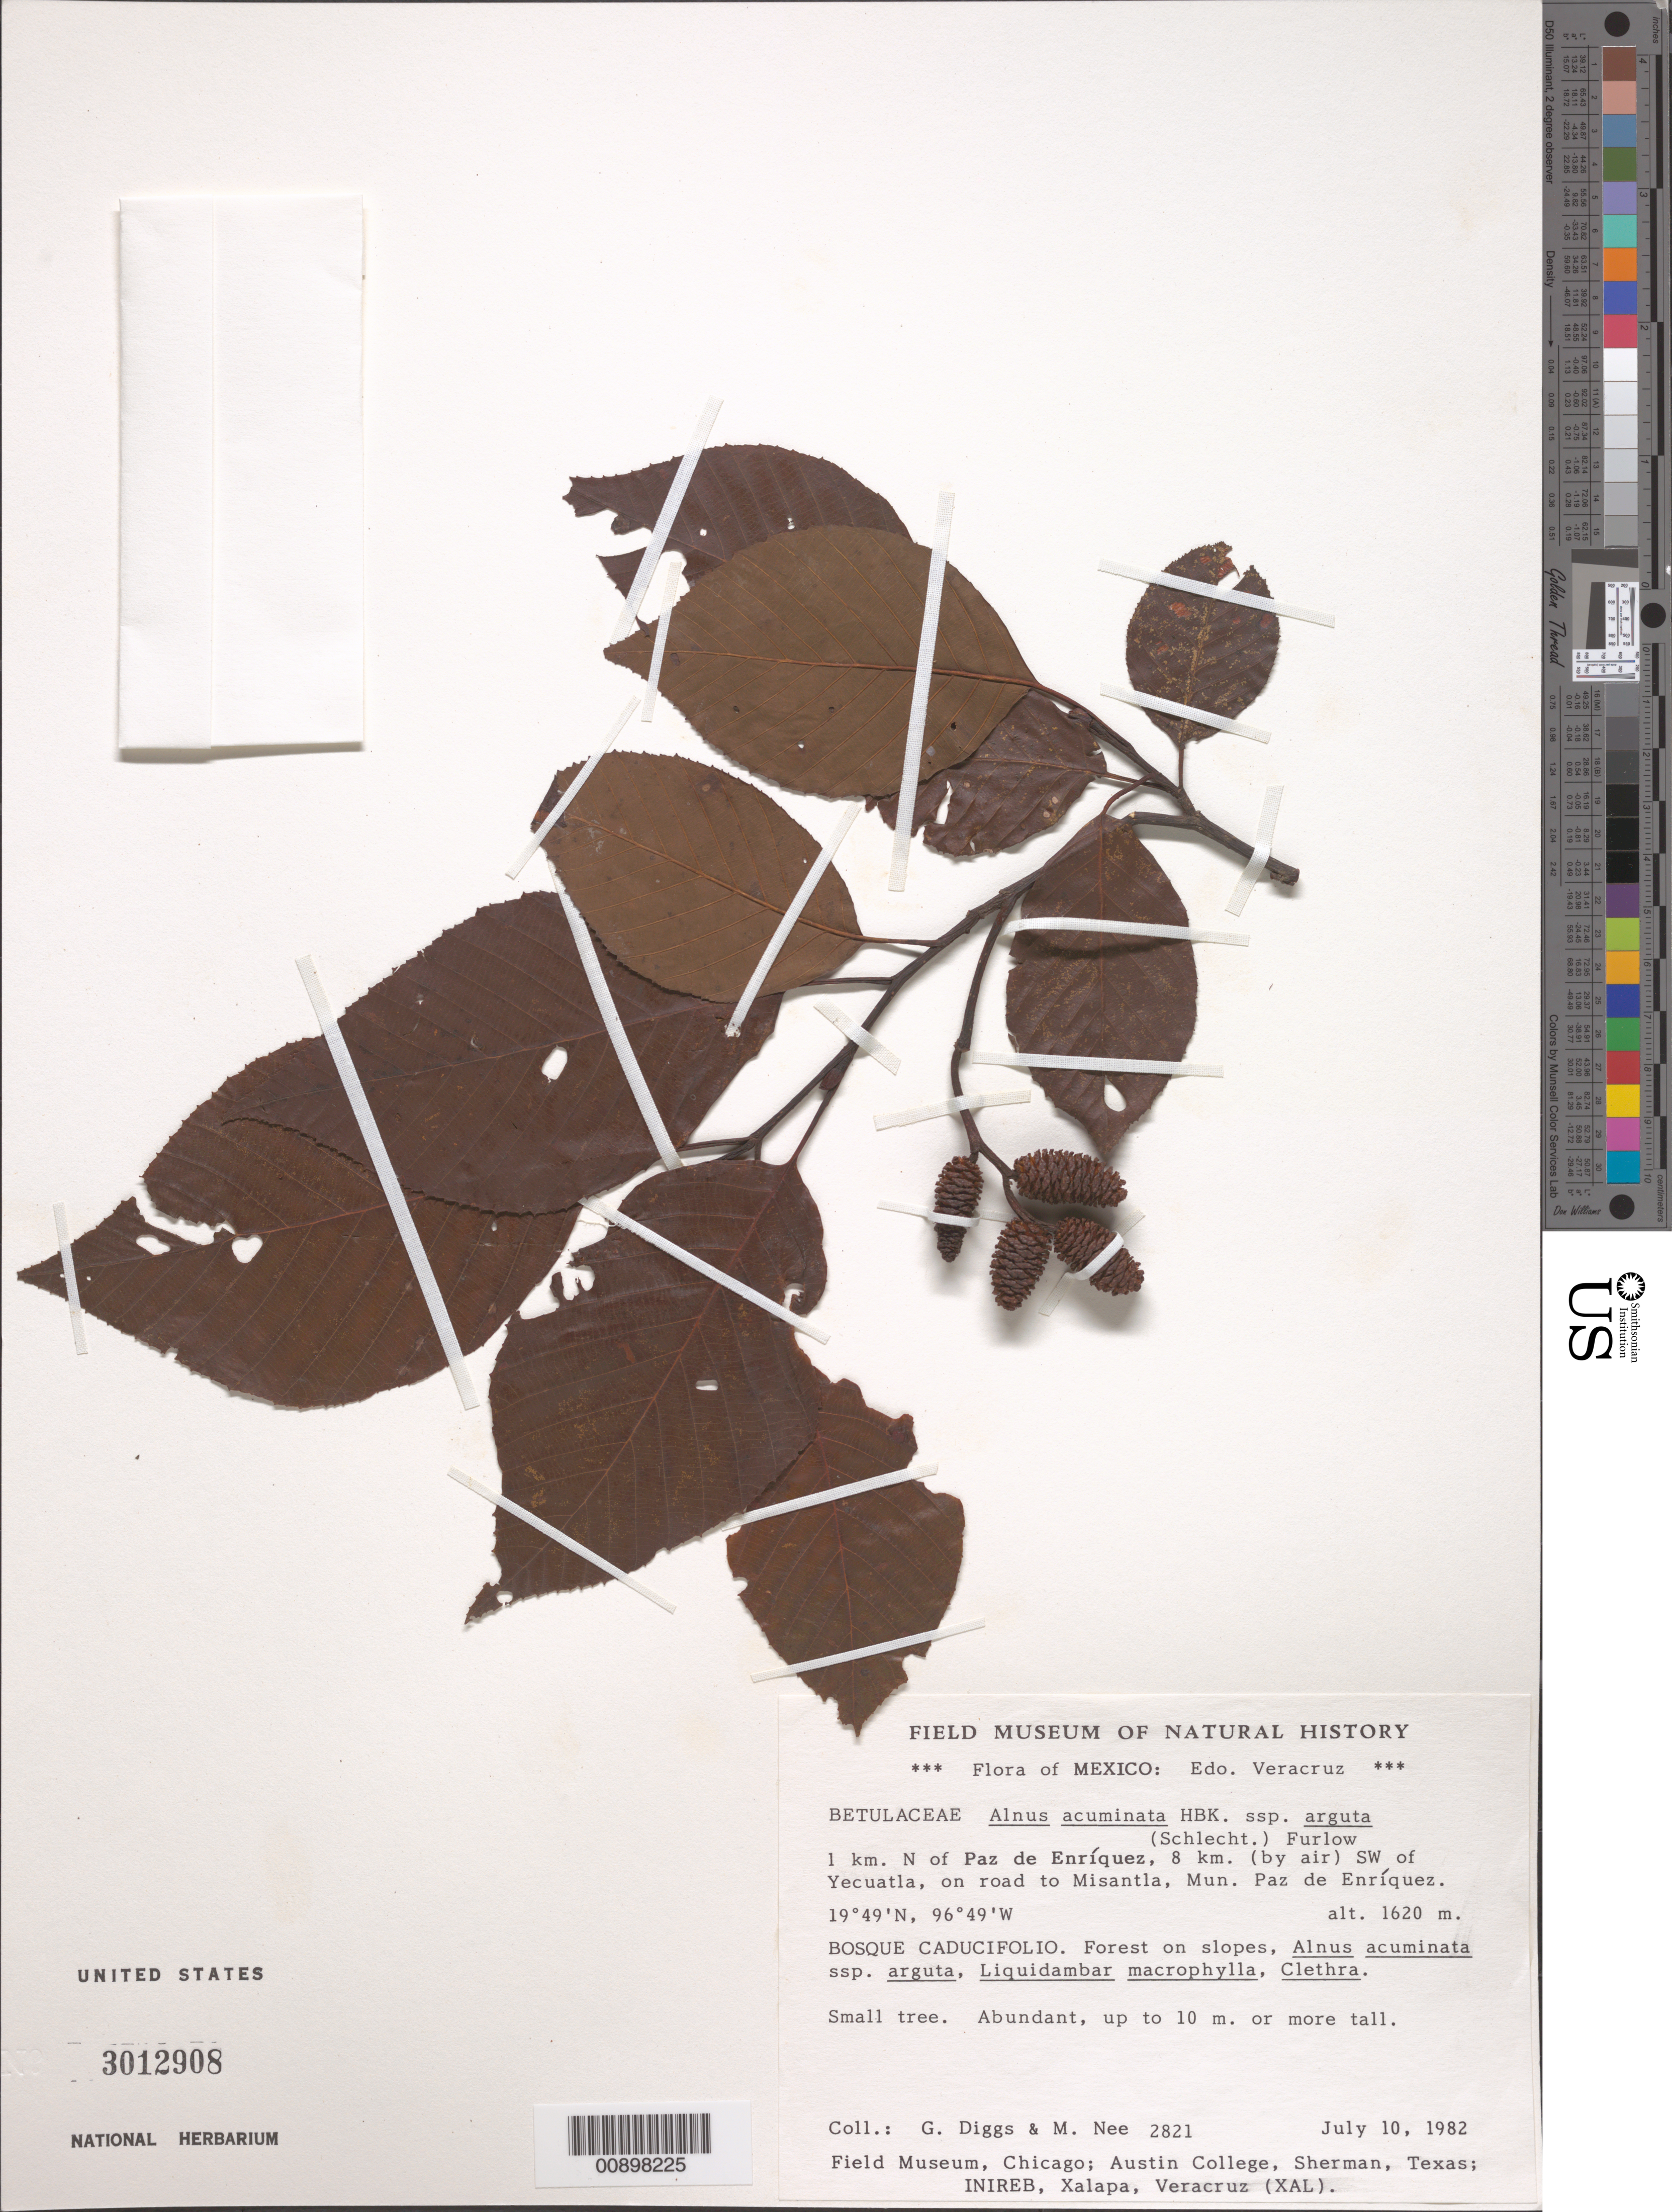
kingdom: Plantae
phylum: Tracheophyta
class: Magnoliopsida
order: Fagales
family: Betulaceae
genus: Alnus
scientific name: Alnus acuminata subsp. arguta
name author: (Schltdl.) Furlow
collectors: G. Diggs & M. Nee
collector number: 2821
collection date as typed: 10 Jul 1982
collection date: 1982-07-10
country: Mexico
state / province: Veracruz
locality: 1 km N of Paz de Enríquez, 8 km. (by air) SW of Yecuatla, on road to Misantla, Mun. Paz de Enríquez. Edo. Veracruz.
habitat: Bosque Caducifolio. Forest on slopes, Alnus acuminata ssp. arguta, Liquidambar macrophylla, Clethra.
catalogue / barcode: US 3012908